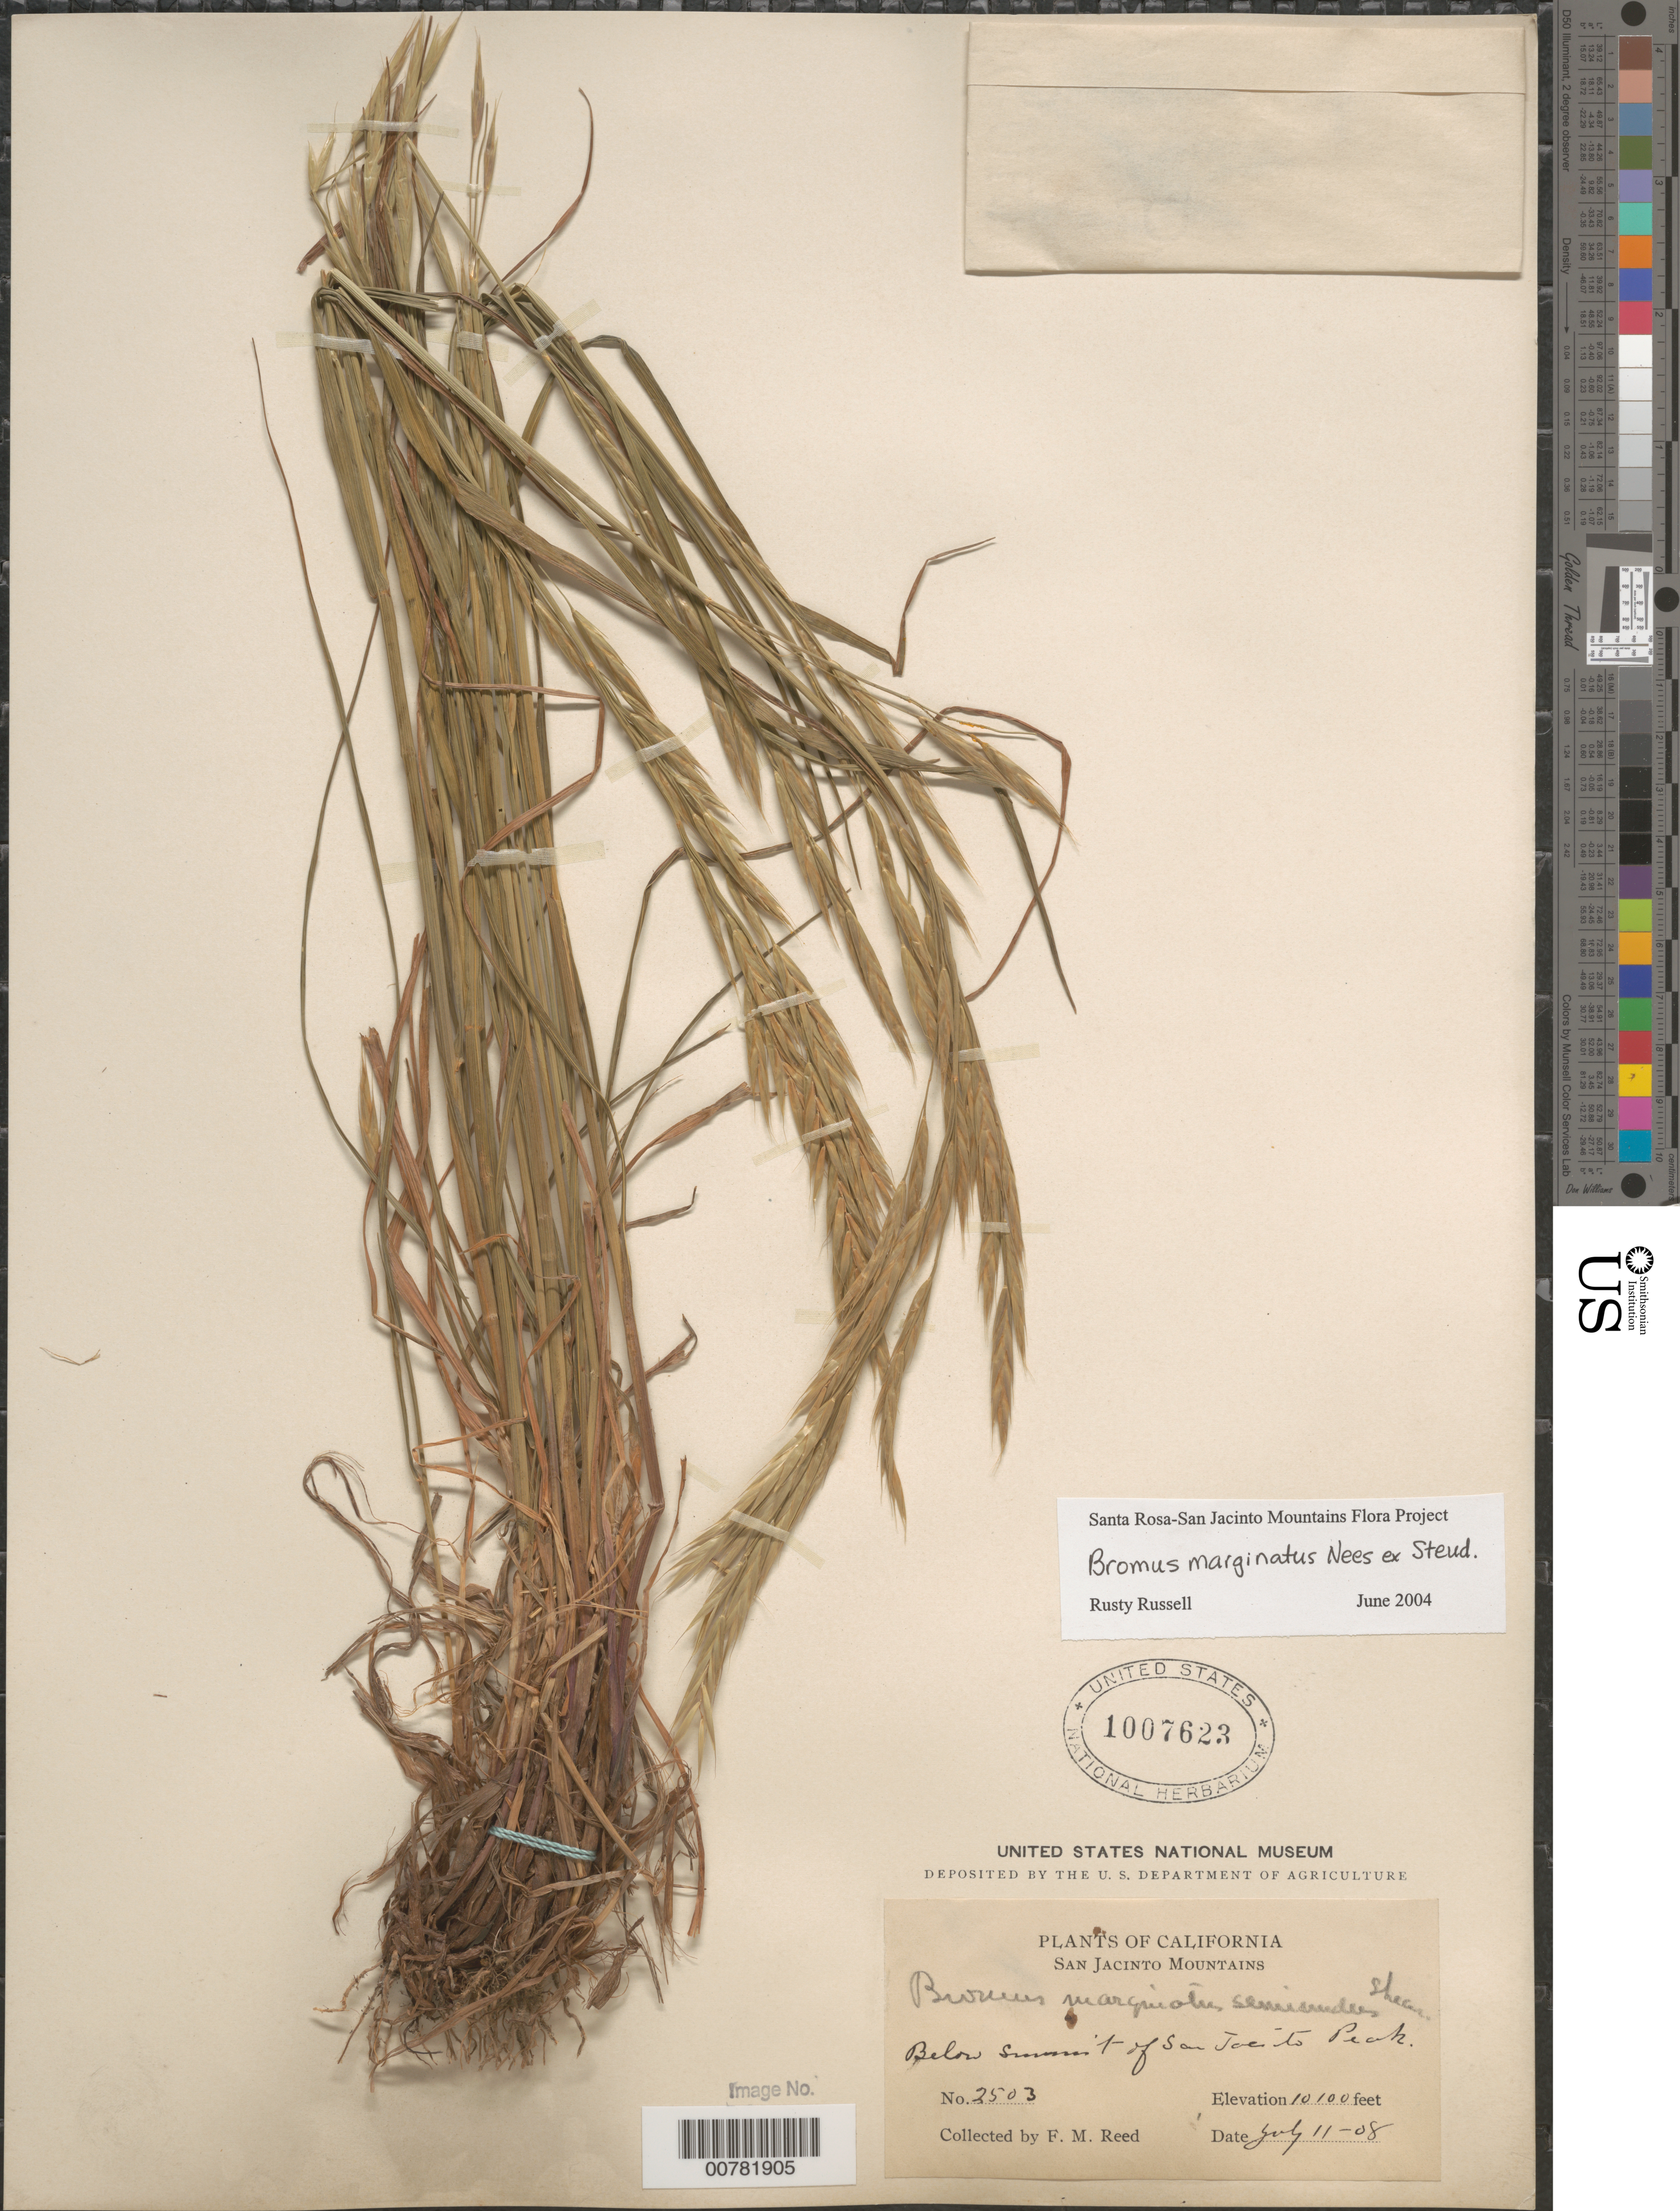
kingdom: Plantae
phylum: Tracheophyta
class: Liliopsida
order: Poales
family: Poaceae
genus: Bromus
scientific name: Bromus marginatus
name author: Nees ex Steud.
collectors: F. Reed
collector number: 2503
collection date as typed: Transcribed d/m/y: 11/7/8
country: United States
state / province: California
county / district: Riverside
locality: San Jacinto Mountains. Below Summit of San Jacinto Peak.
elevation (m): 3078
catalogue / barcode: US 1007623